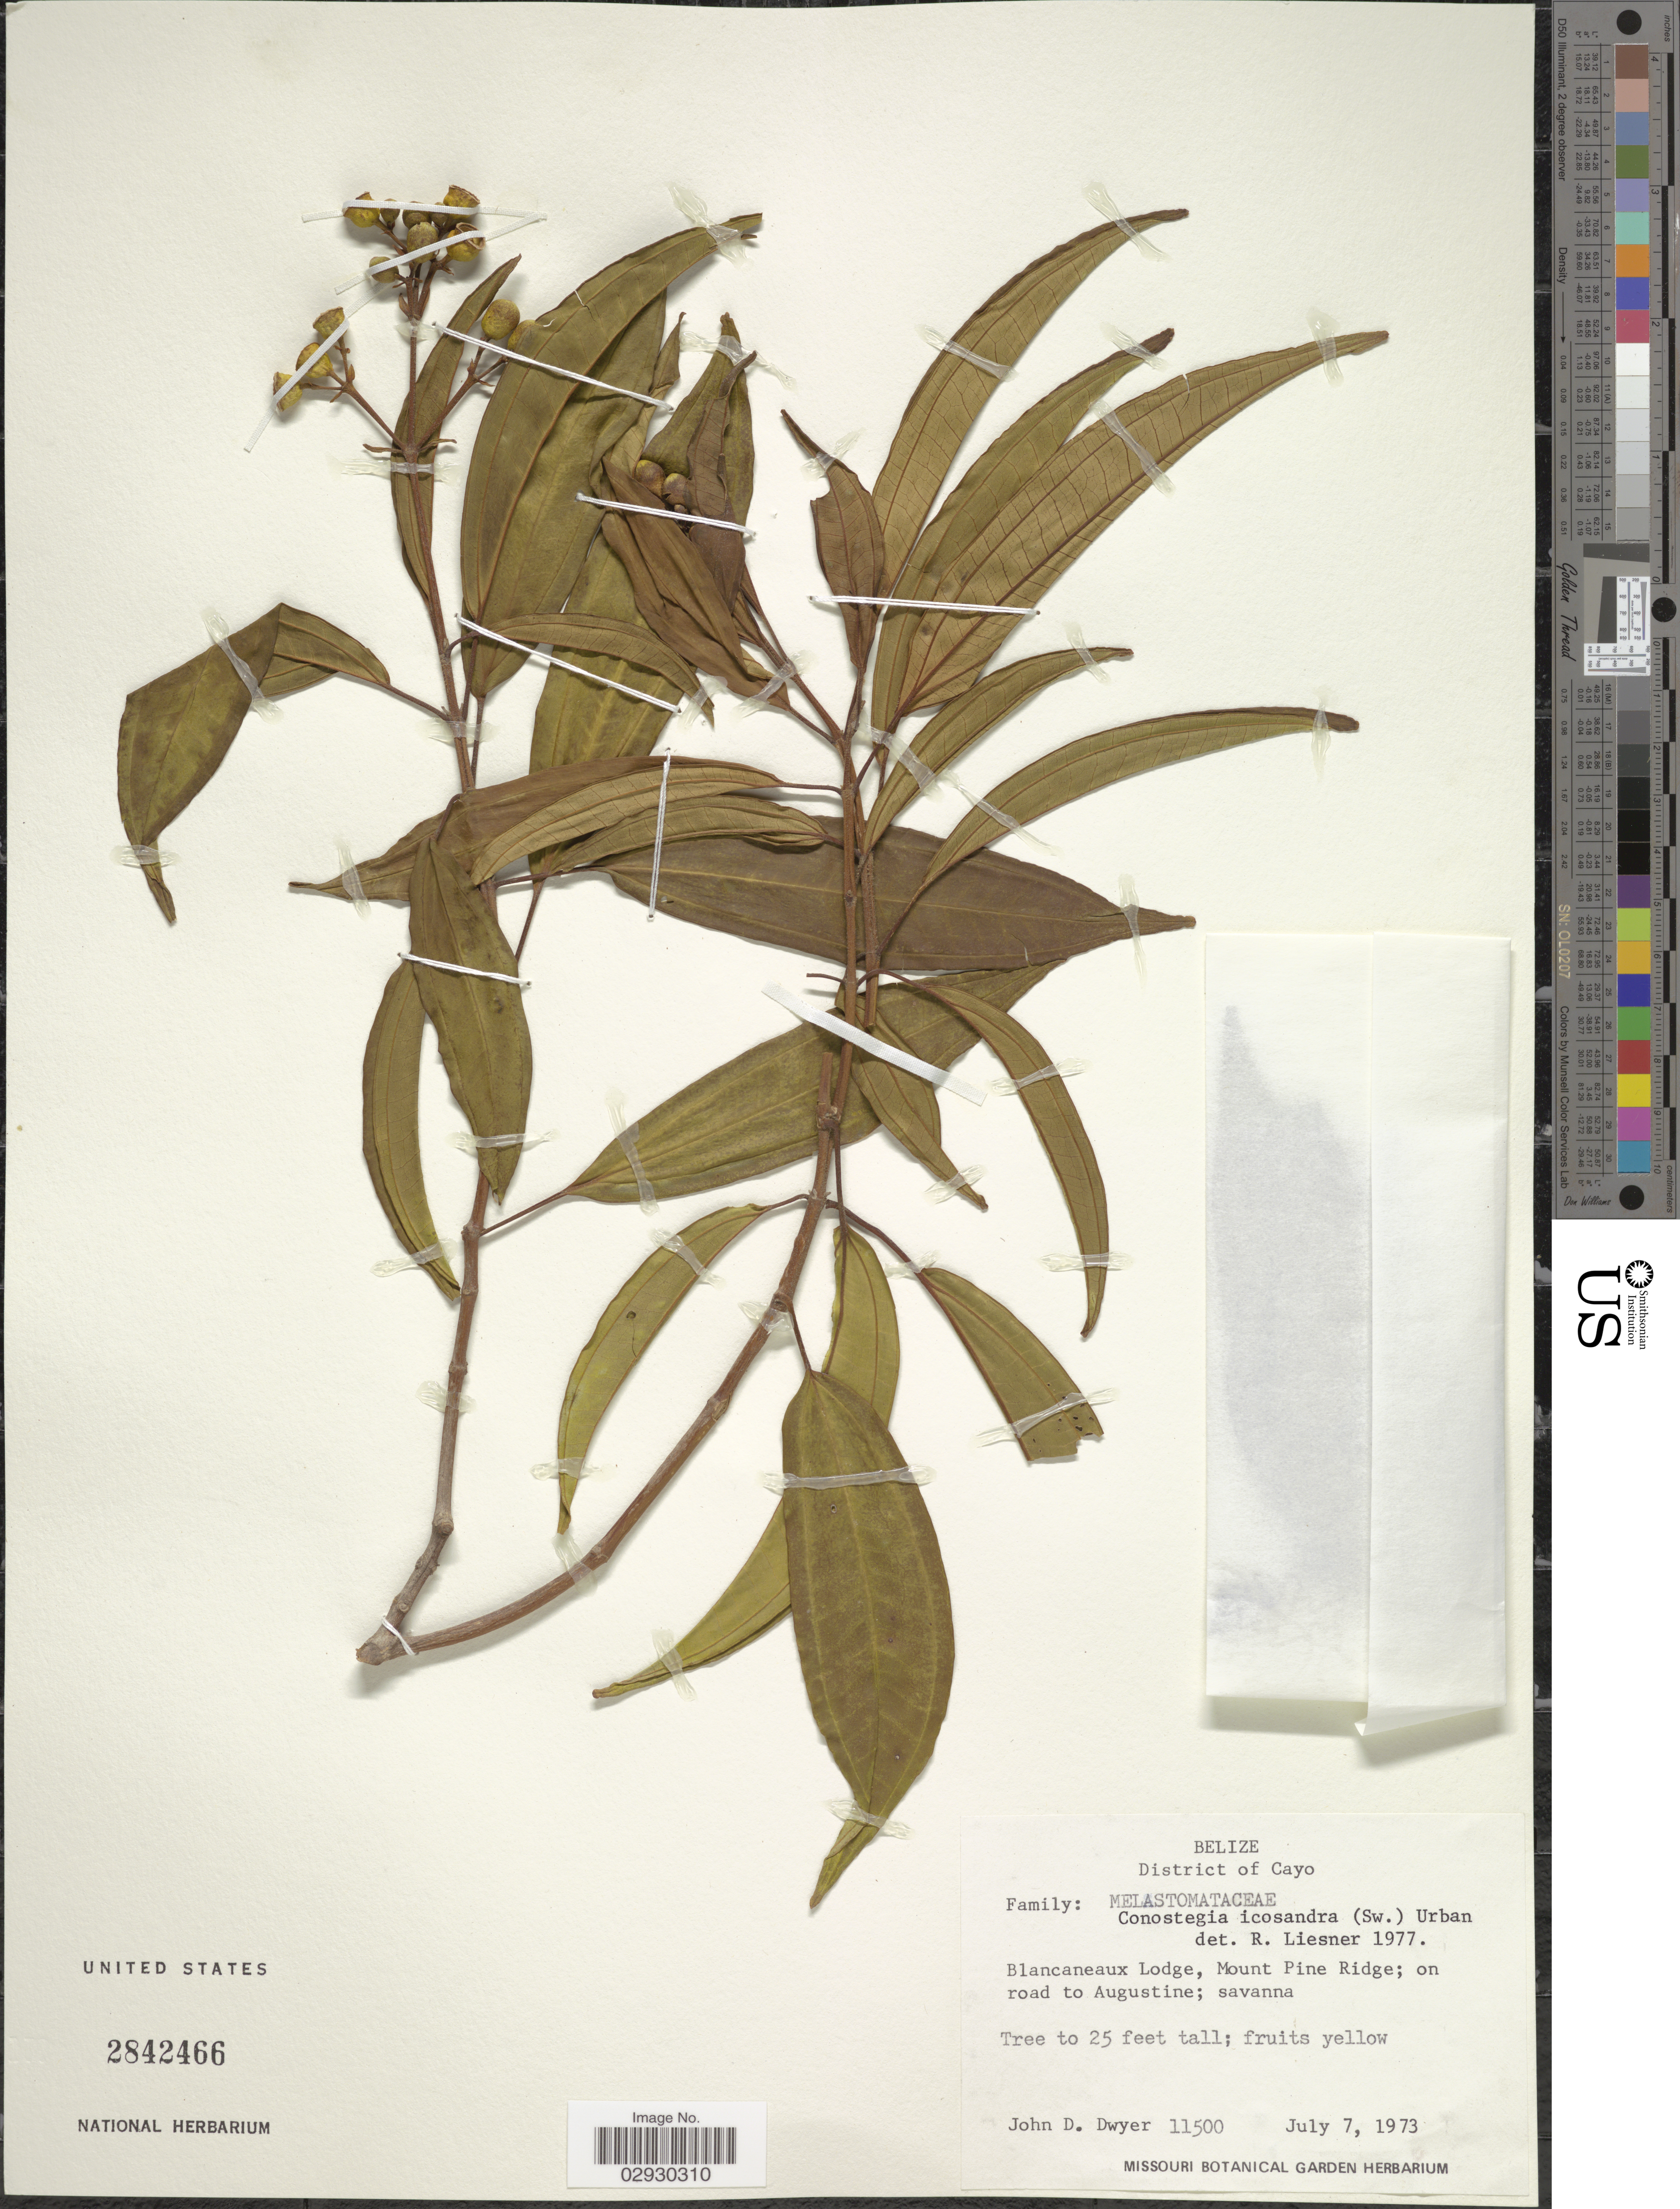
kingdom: Plantae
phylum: Tracheophyta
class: Magnoliopsida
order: Myrtales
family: Melastomataceae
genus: Conostegia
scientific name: Conostegia icosandra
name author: (Sw.) Urb.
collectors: J. D. Dwyer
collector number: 11500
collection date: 1973-07-07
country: Belize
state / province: Cayo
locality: District of Cayo. Blancaneaux Lodge, Mount Pine Ridge; on road to Augustine.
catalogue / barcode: US 2842466